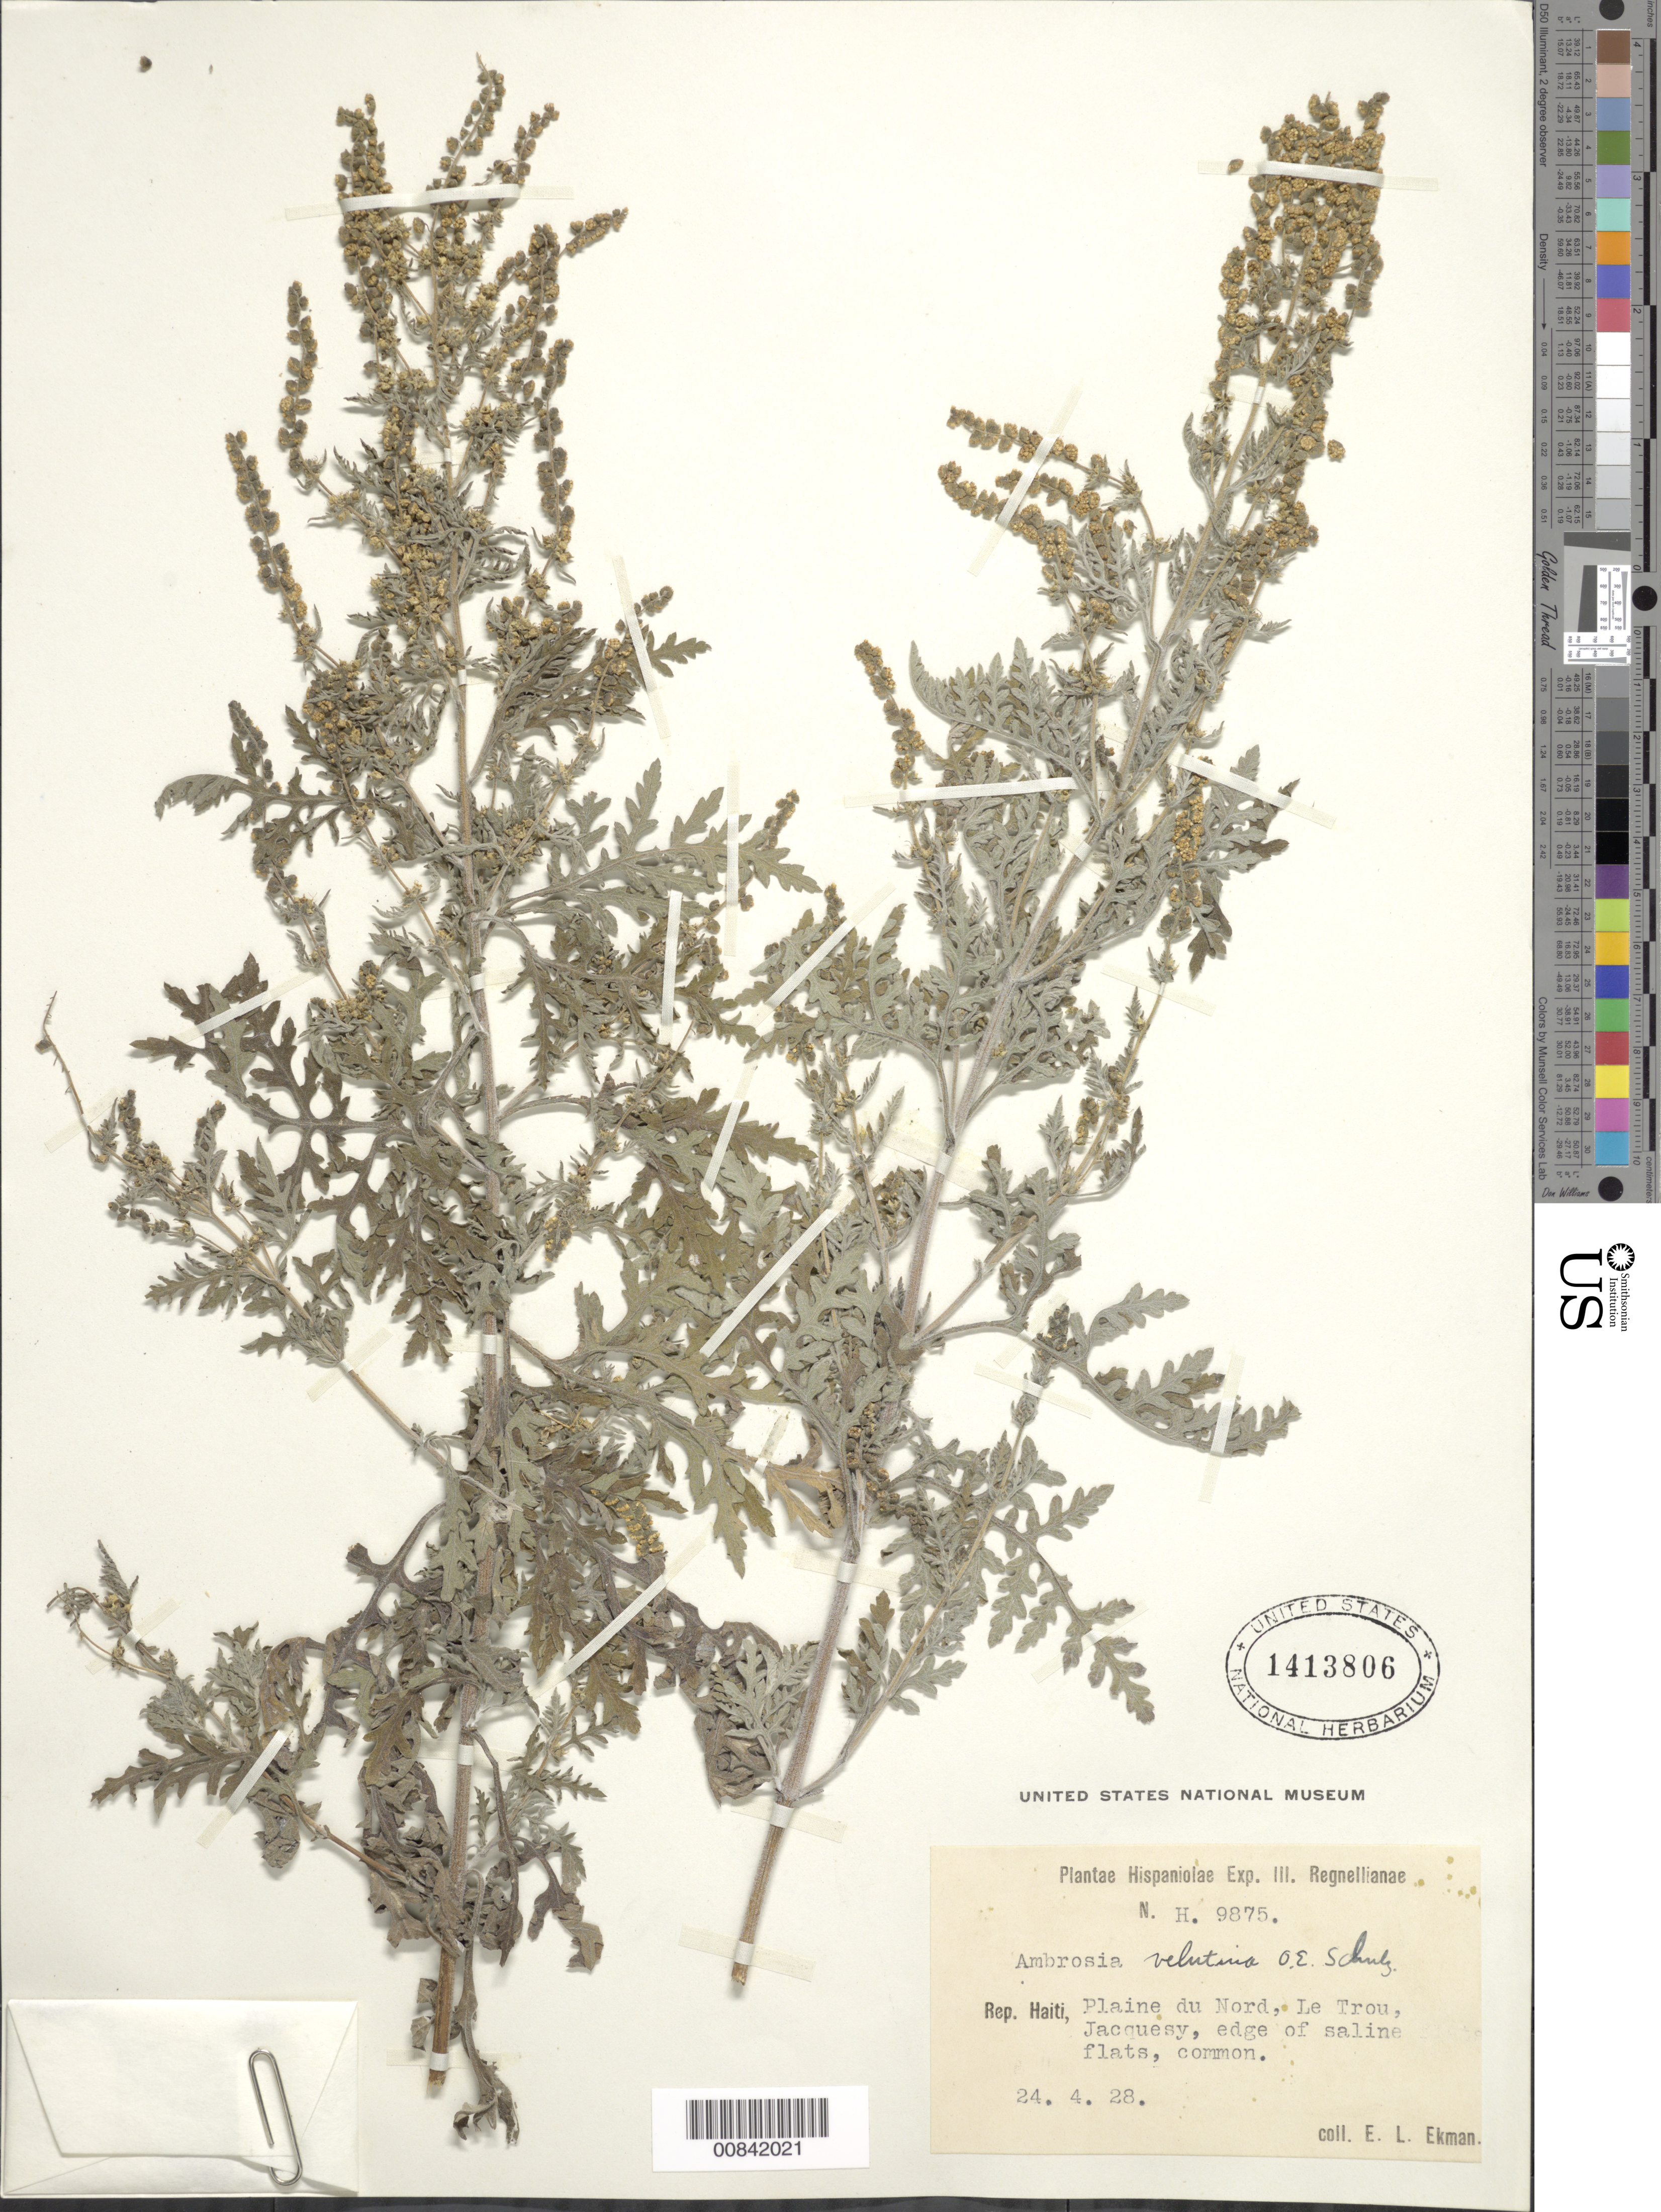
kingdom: Plantae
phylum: Tracheophyta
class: Magnoliopsida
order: Asterales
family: Asteraceae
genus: Ambrosia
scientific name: Ambrosia velutina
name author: O.E. Schulz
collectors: E. L. Ekman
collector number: H 9875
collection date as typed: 24 Apr 1928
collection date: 1928-04-24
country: Haiti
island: Hispaniola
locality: Plaine du Nord, Le Trou, Jacquesy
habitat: Edge of saline flats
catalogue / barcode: US 1413806